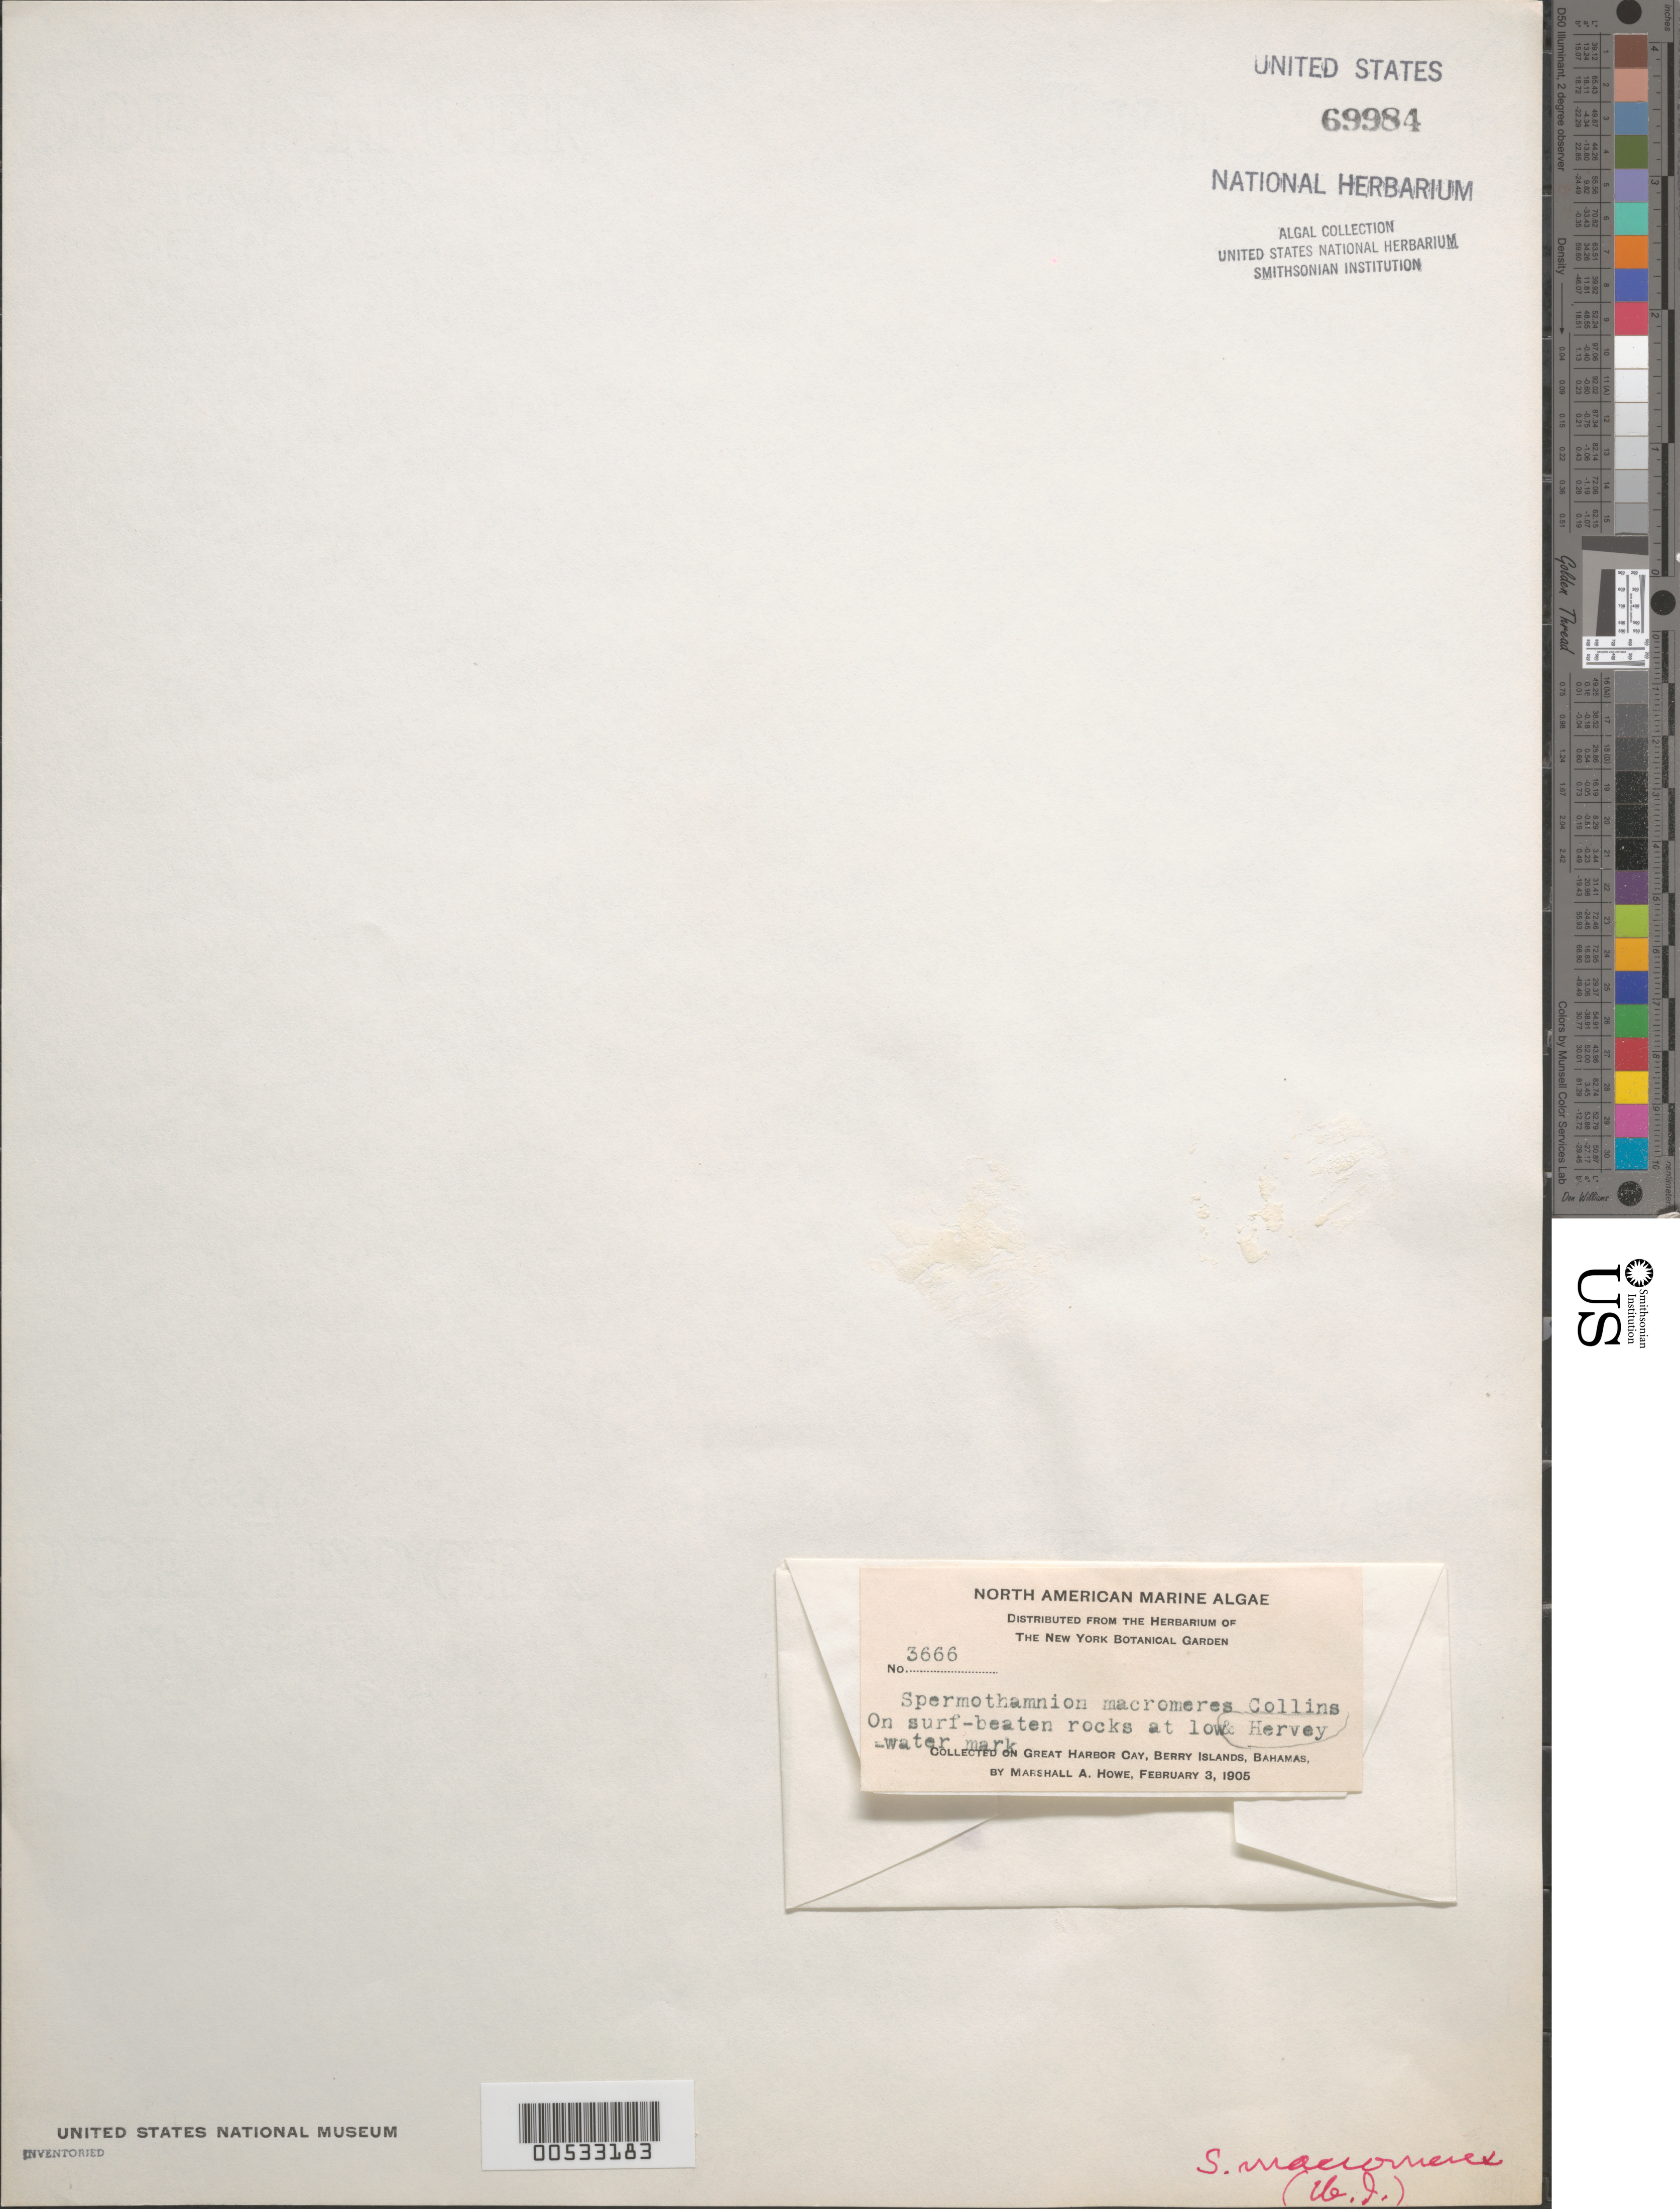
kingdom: Plantae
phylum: Rhodophyta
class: Florideophyceae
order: Ceramiales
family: Wrangeliaceae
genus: Spermothamnion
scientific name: Spermothamnion macromeres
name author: Collins & Herv.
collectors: M. A. Howe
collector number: MAH 3666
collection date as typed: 03 Feb 1905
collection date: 1905-02-03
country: Bahamas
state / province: Berry Islands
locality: Great harbor cay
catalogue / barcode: US 69984